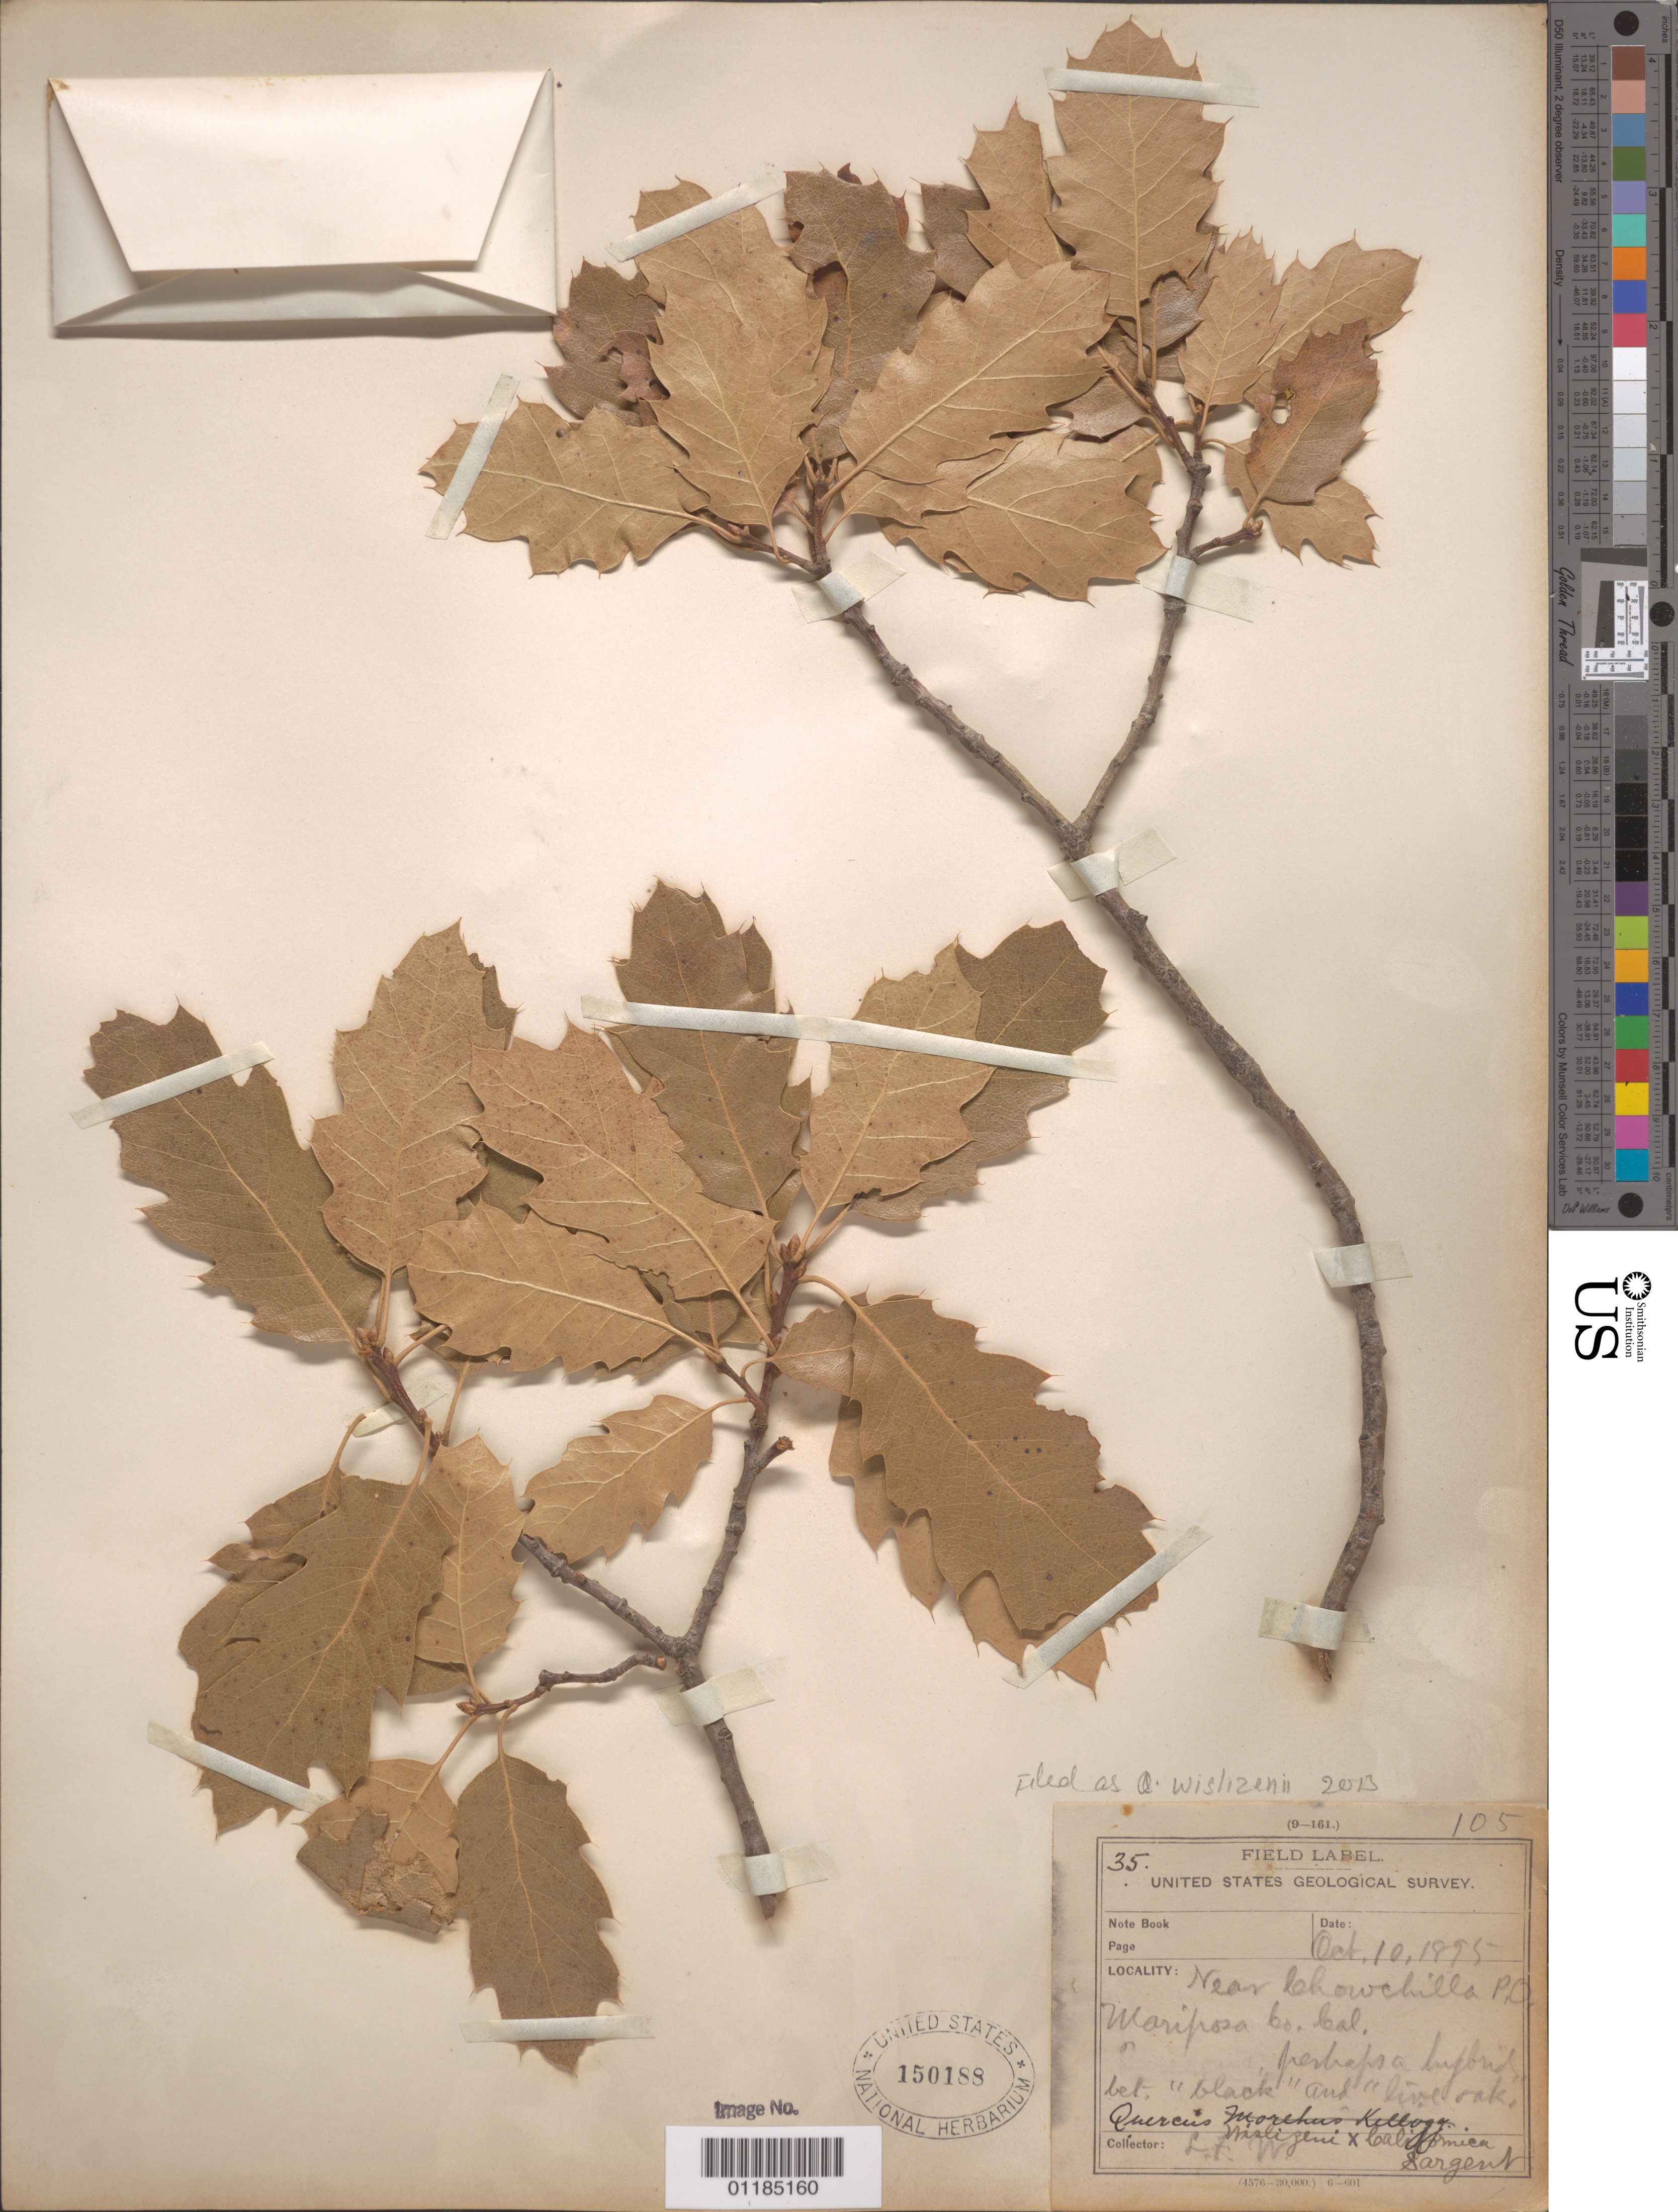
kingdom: Plantae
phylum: Tracheophyta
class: Magnoliopsida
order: Fagales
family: Fagaceae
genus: Quercus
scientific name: Quercus wislizeni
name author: A. DC.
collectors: L. F. Ward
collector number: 35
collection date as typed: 10 Oct 1895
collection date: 1895-10-10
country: United States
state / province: California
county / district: Mariposa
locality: Near Chowchilla PO.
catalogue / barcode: US 150188